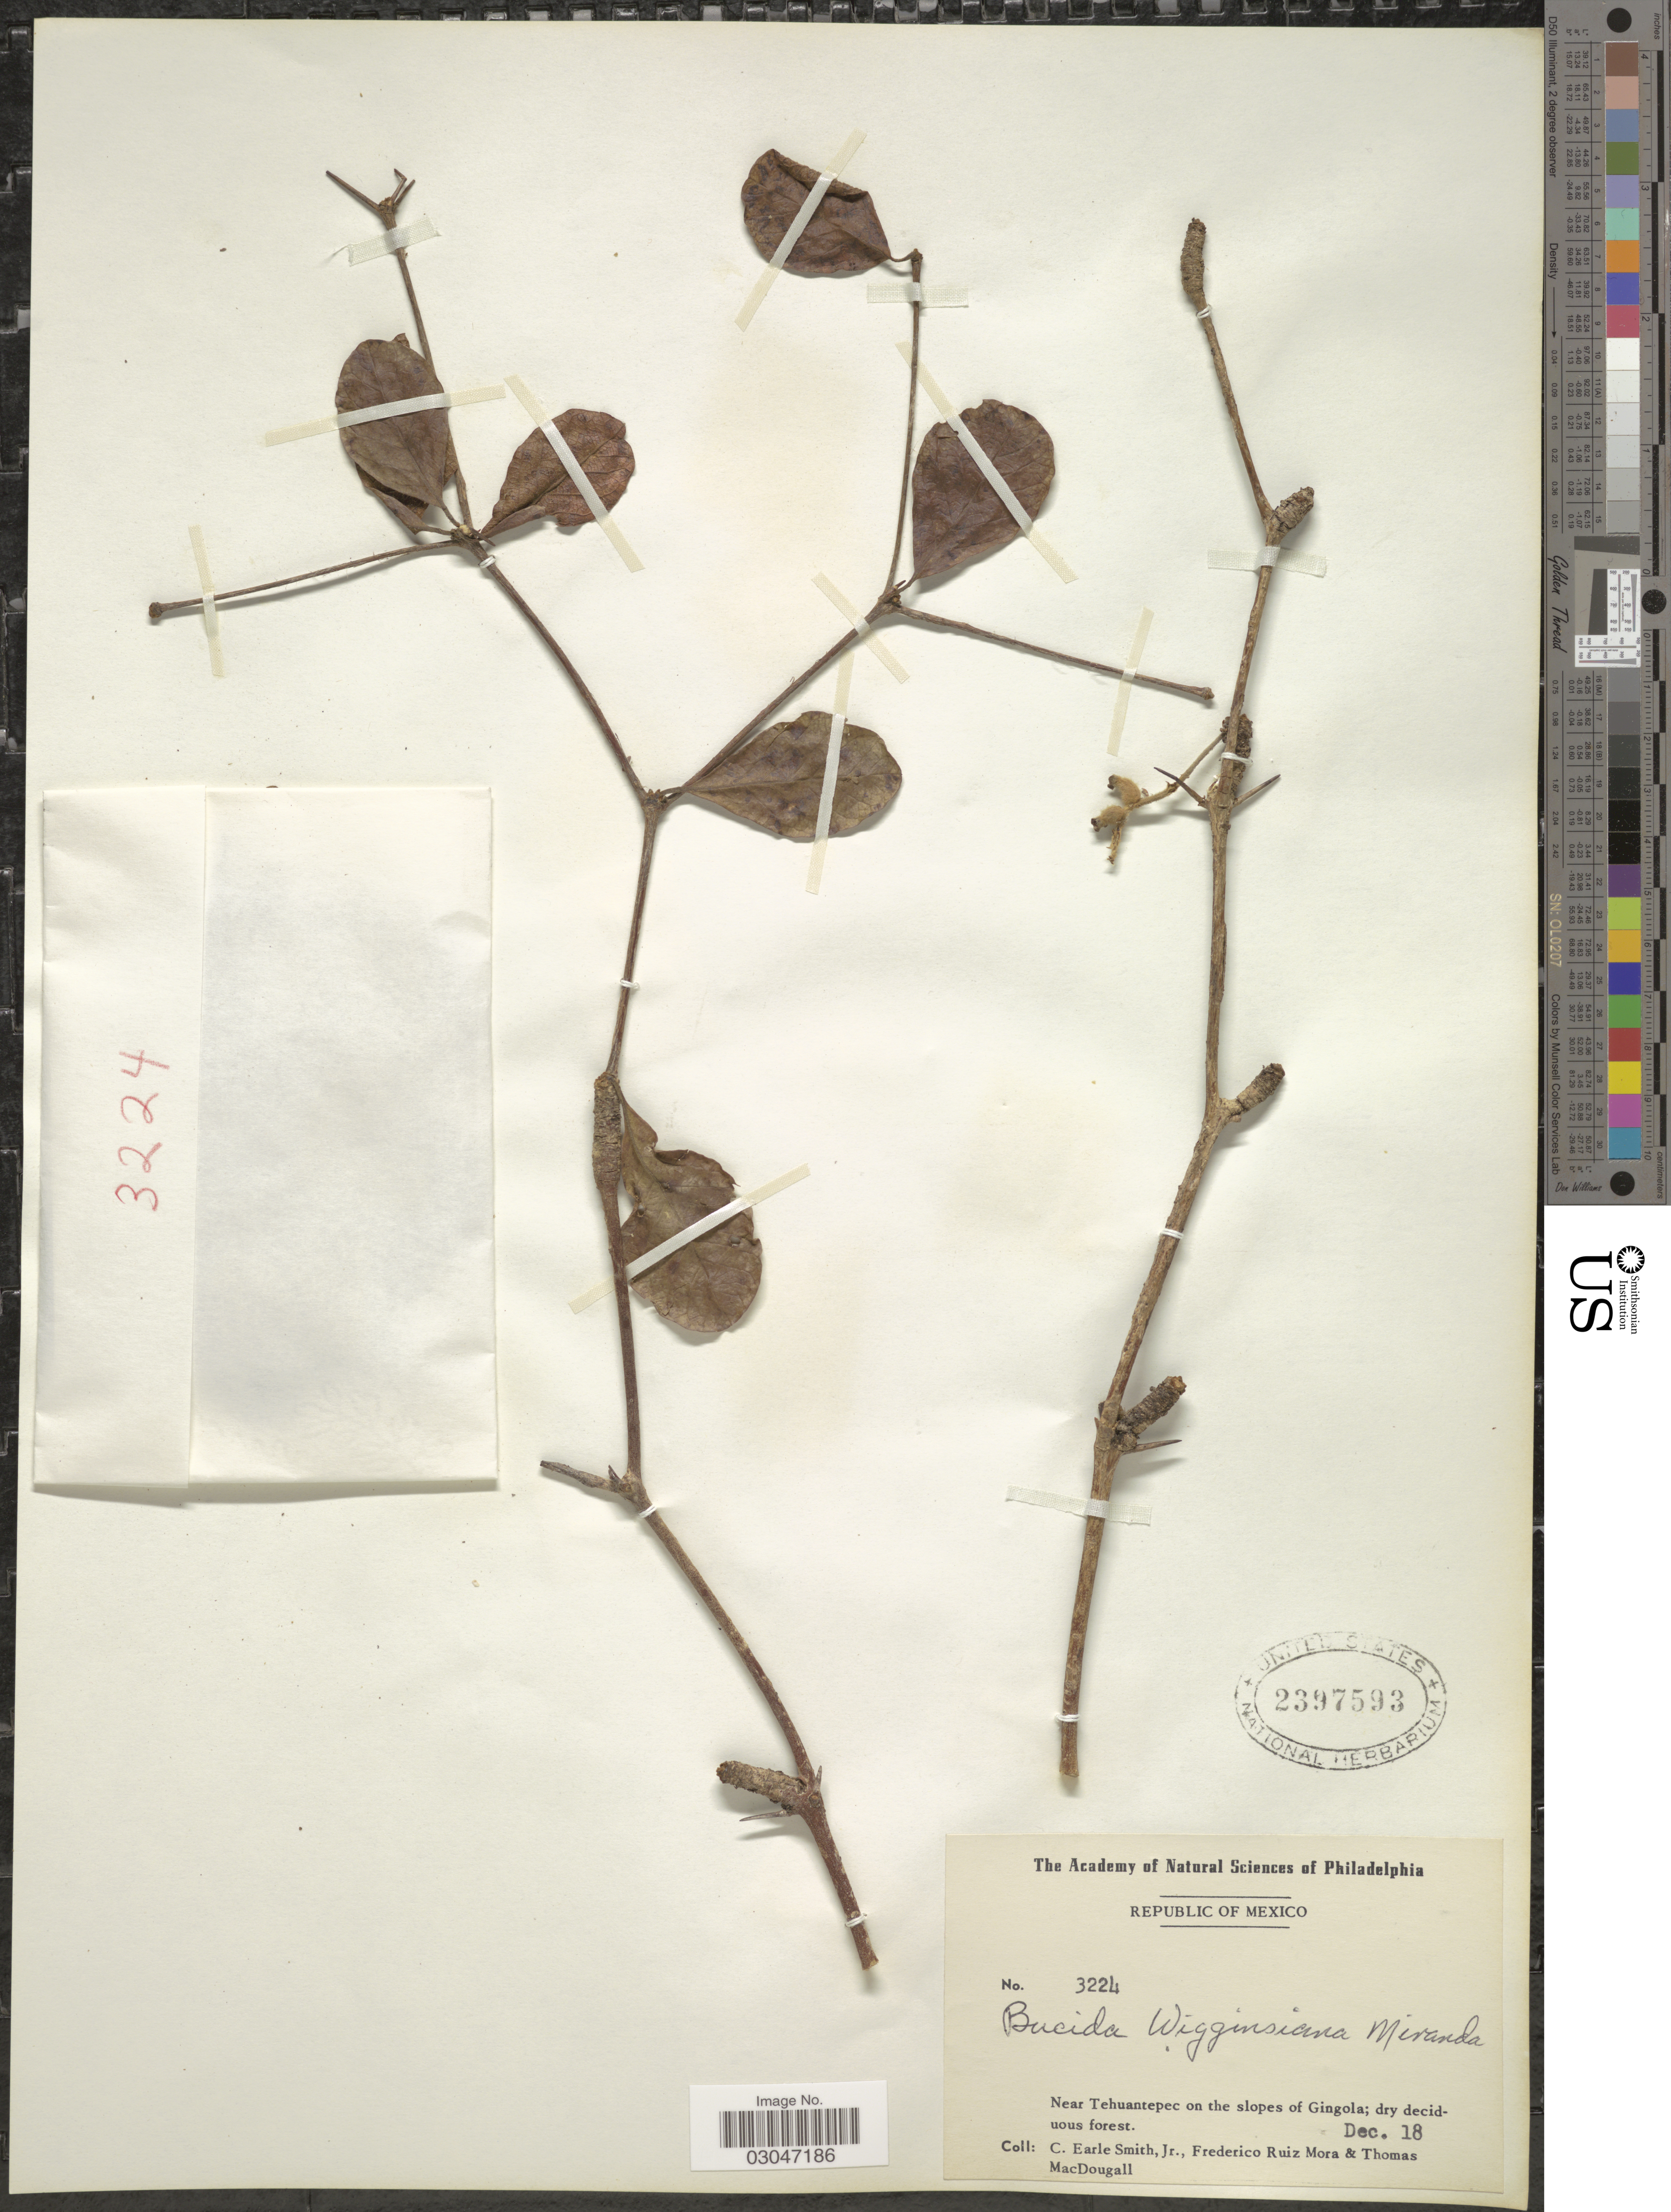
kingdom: Plantae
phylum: Tracheophyta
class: Magnoliopsida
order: Myrtales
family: Combretaceae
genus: Terminalia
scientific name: Terminalia macrostachya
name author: (Standl.) Alwan & Stace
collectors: C. E. Smith Jr., Ruiz Mora, F. & T. B. MacDougall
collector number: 3224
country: Mexico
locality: Near Tehuantepec on the slopes of Gingola.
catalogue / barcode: US 2397593